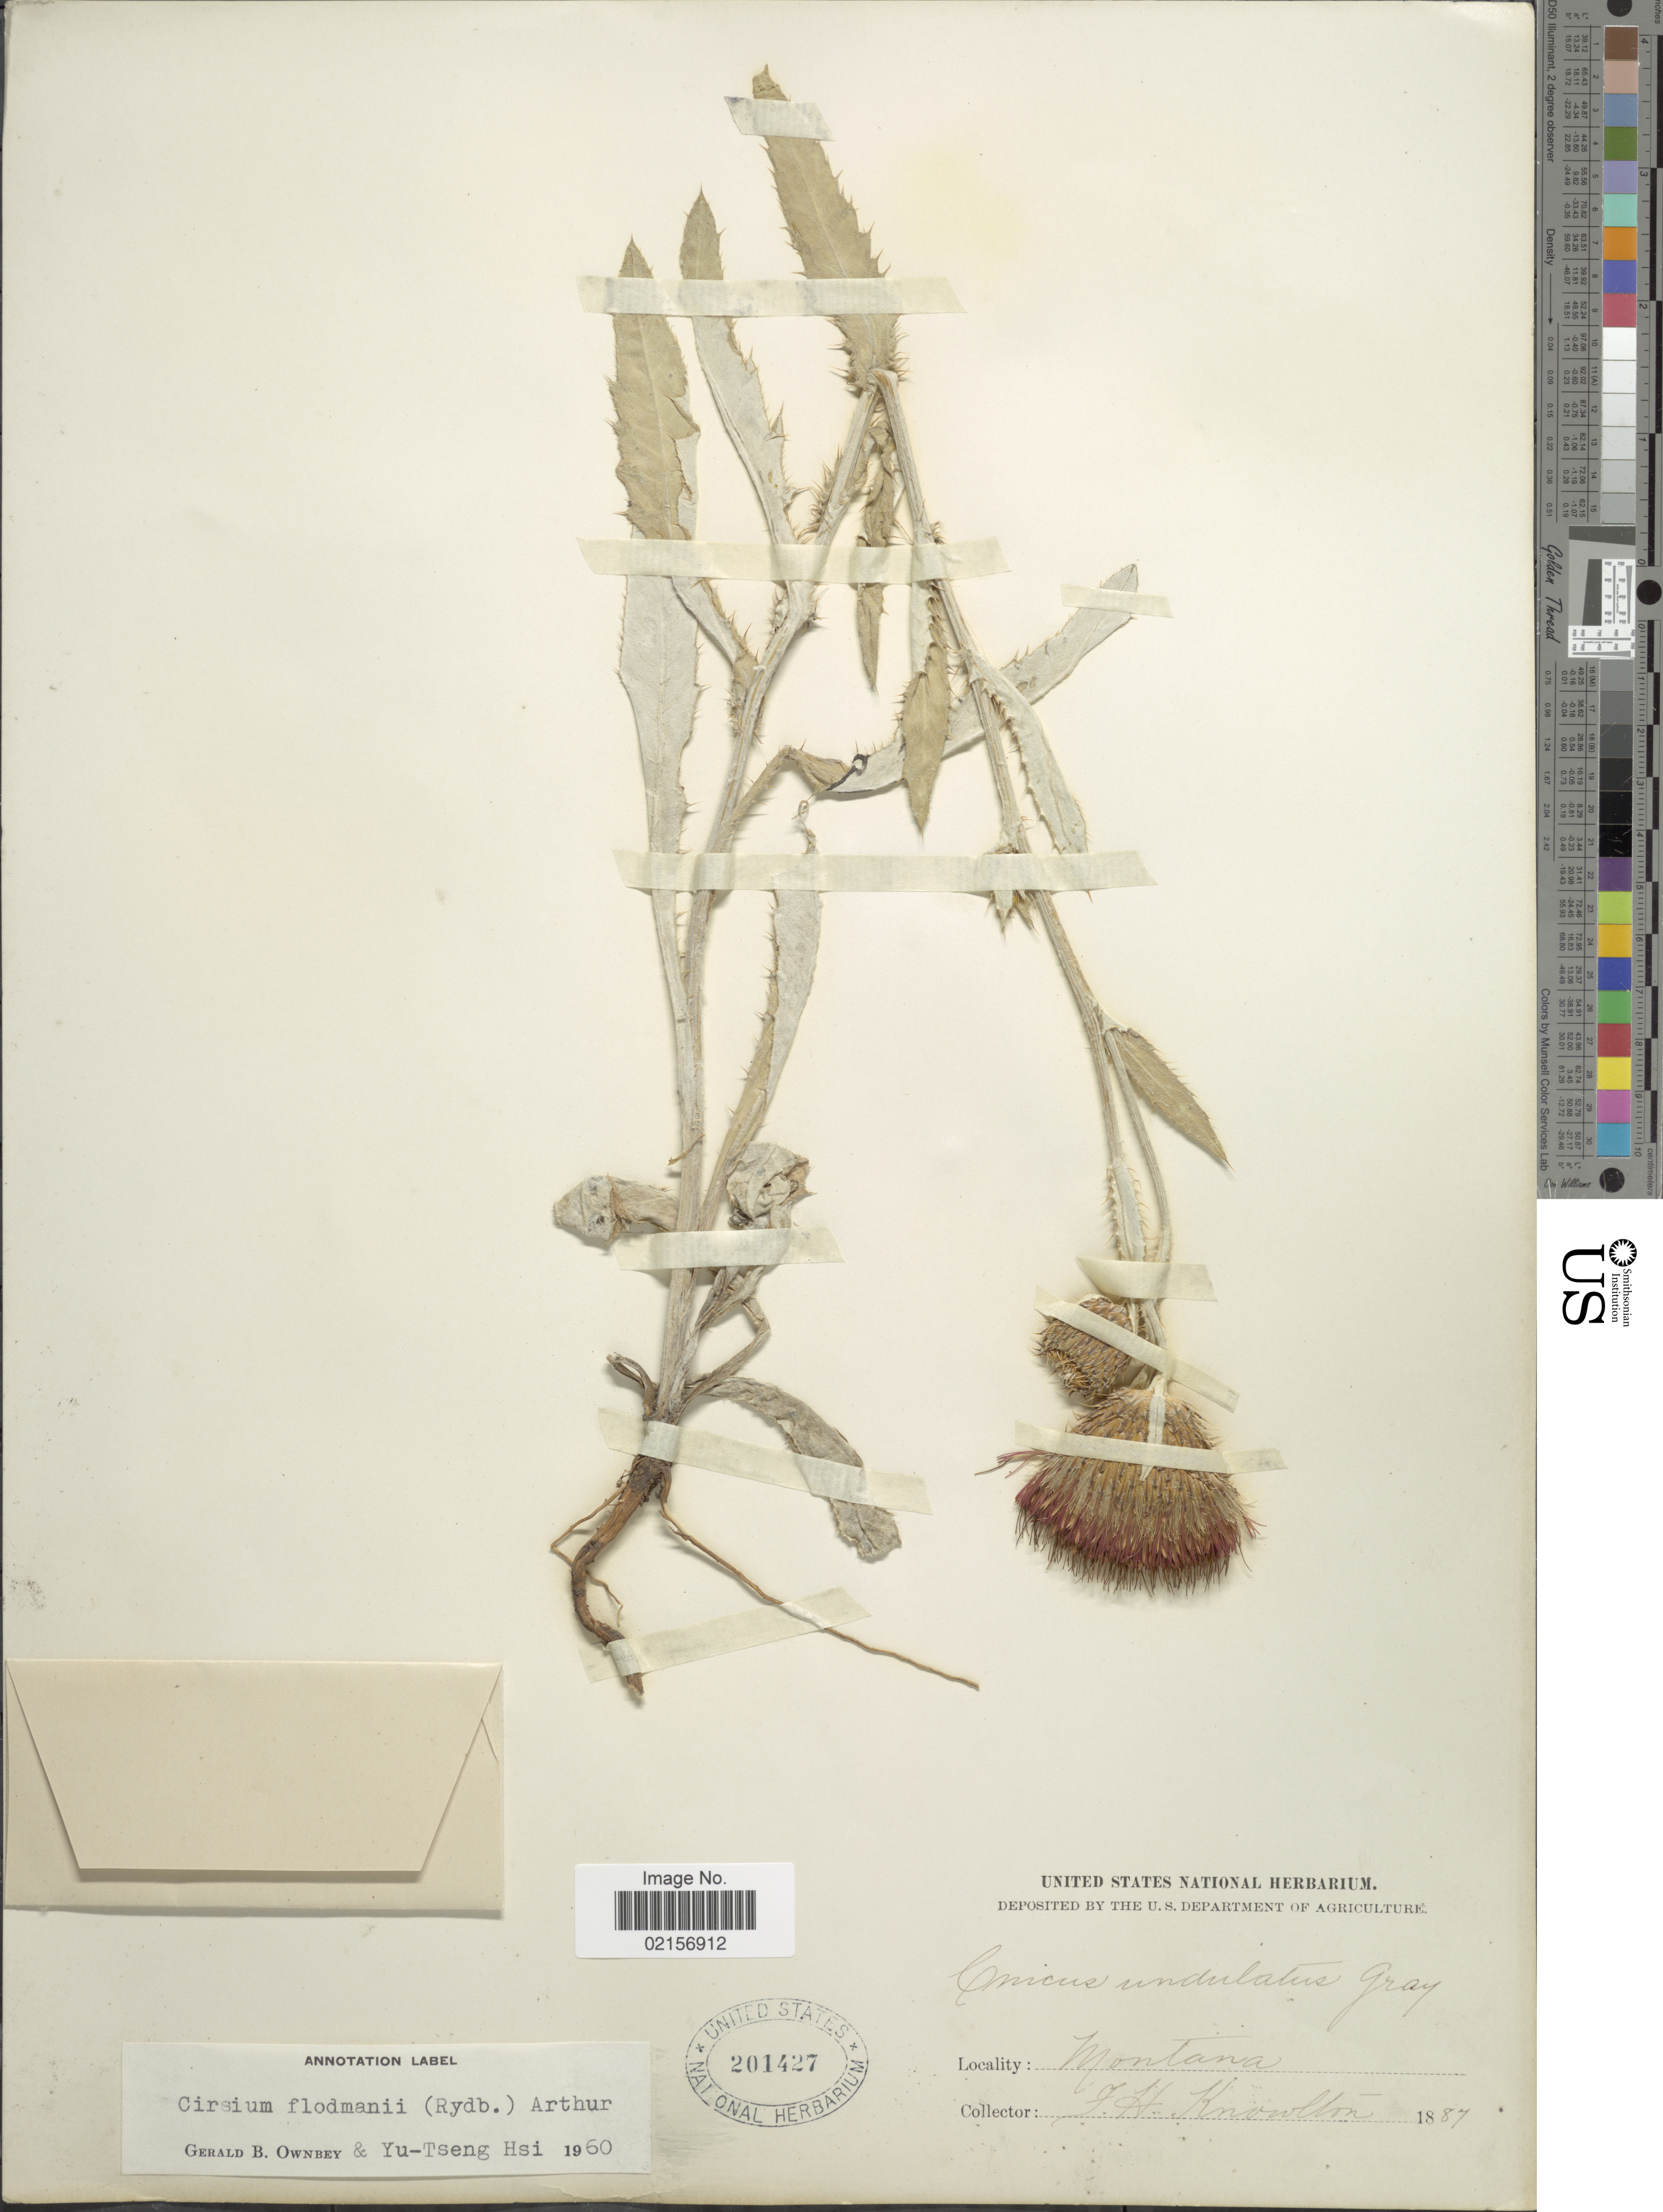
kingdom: Plantae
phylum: Tracheophyta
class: Magnoliopsida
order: Asterales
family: Asteraceae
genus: Cirsium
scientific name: Cirsium flodmanii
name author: (Rydb.) Arthur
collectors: F. H. Knowlton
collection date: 1887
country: United States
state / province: Montana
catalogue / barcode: US 201427